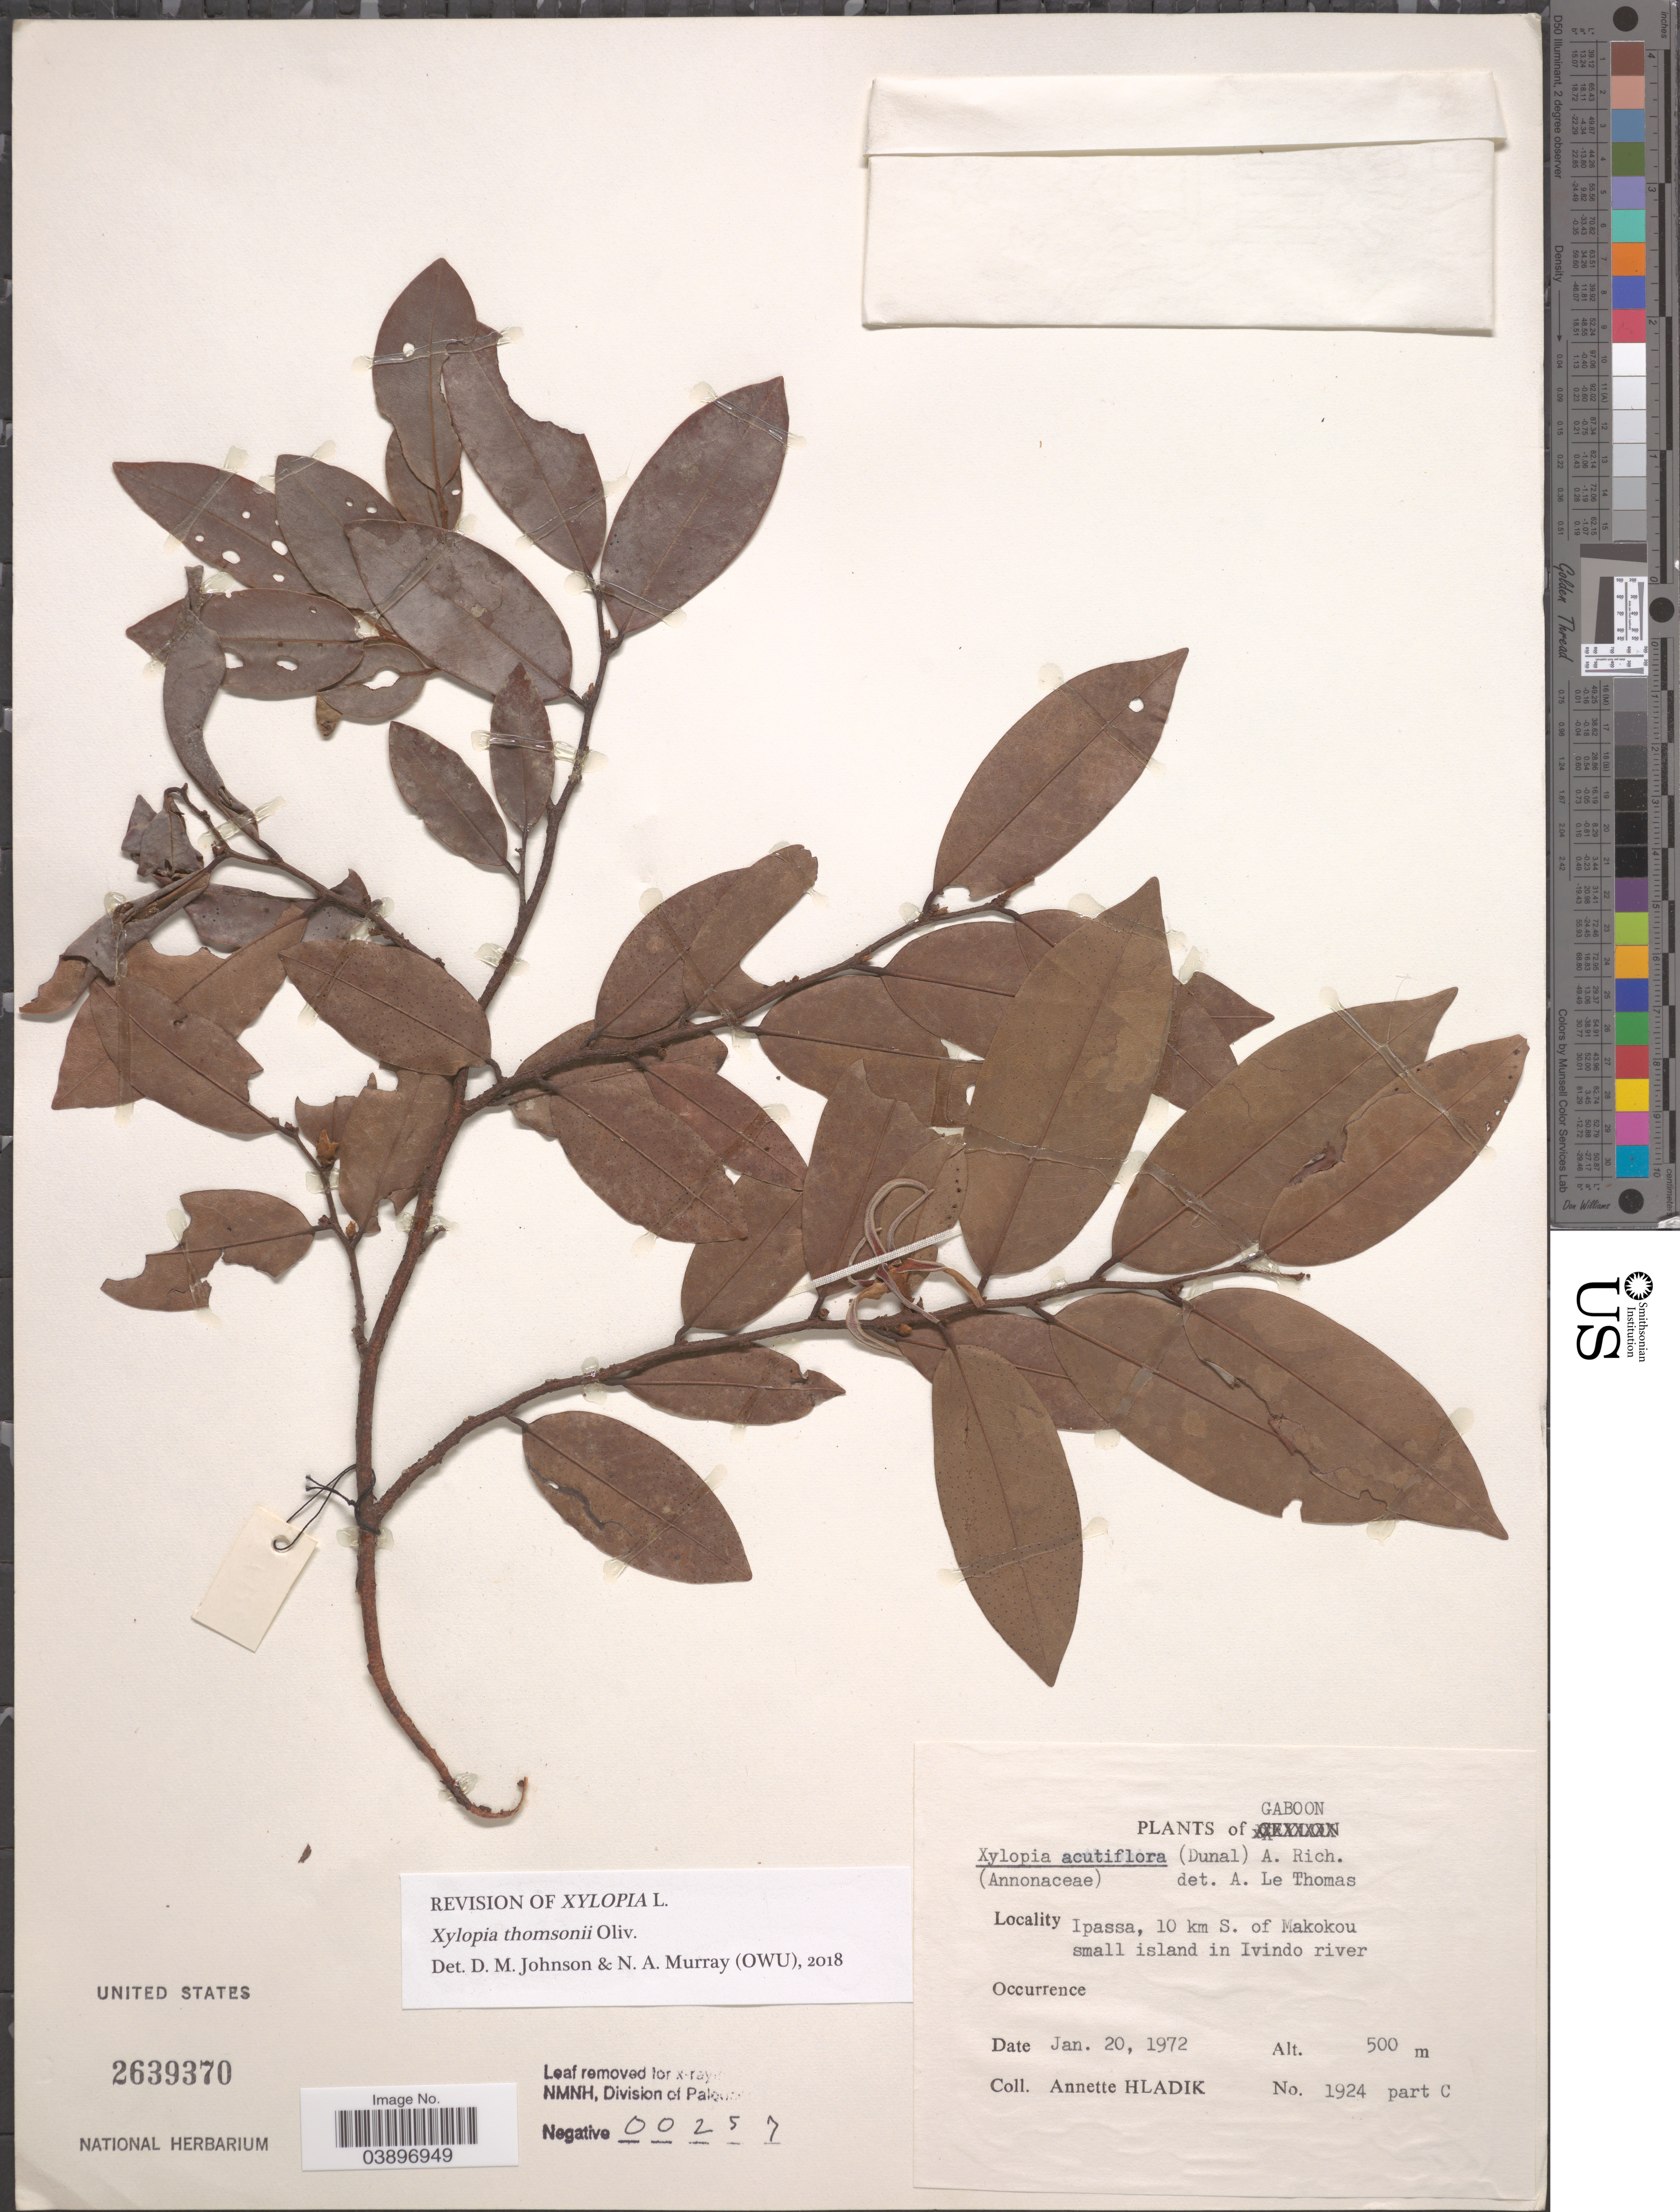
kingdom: Plantae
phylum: Tracheophyta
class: Magnoliopsida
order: Magnoliales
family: Annonaceae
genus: Xylopia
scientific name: Xylopia thomsonii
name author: Oliv.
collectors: A. Hladik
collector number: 1924 Part C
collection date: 1972-01-20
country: Gabon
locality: Gaboon. Ipassa, 10 km S. of Makokou small island in Ivindo river.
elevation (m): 500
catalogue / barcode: US 2639370